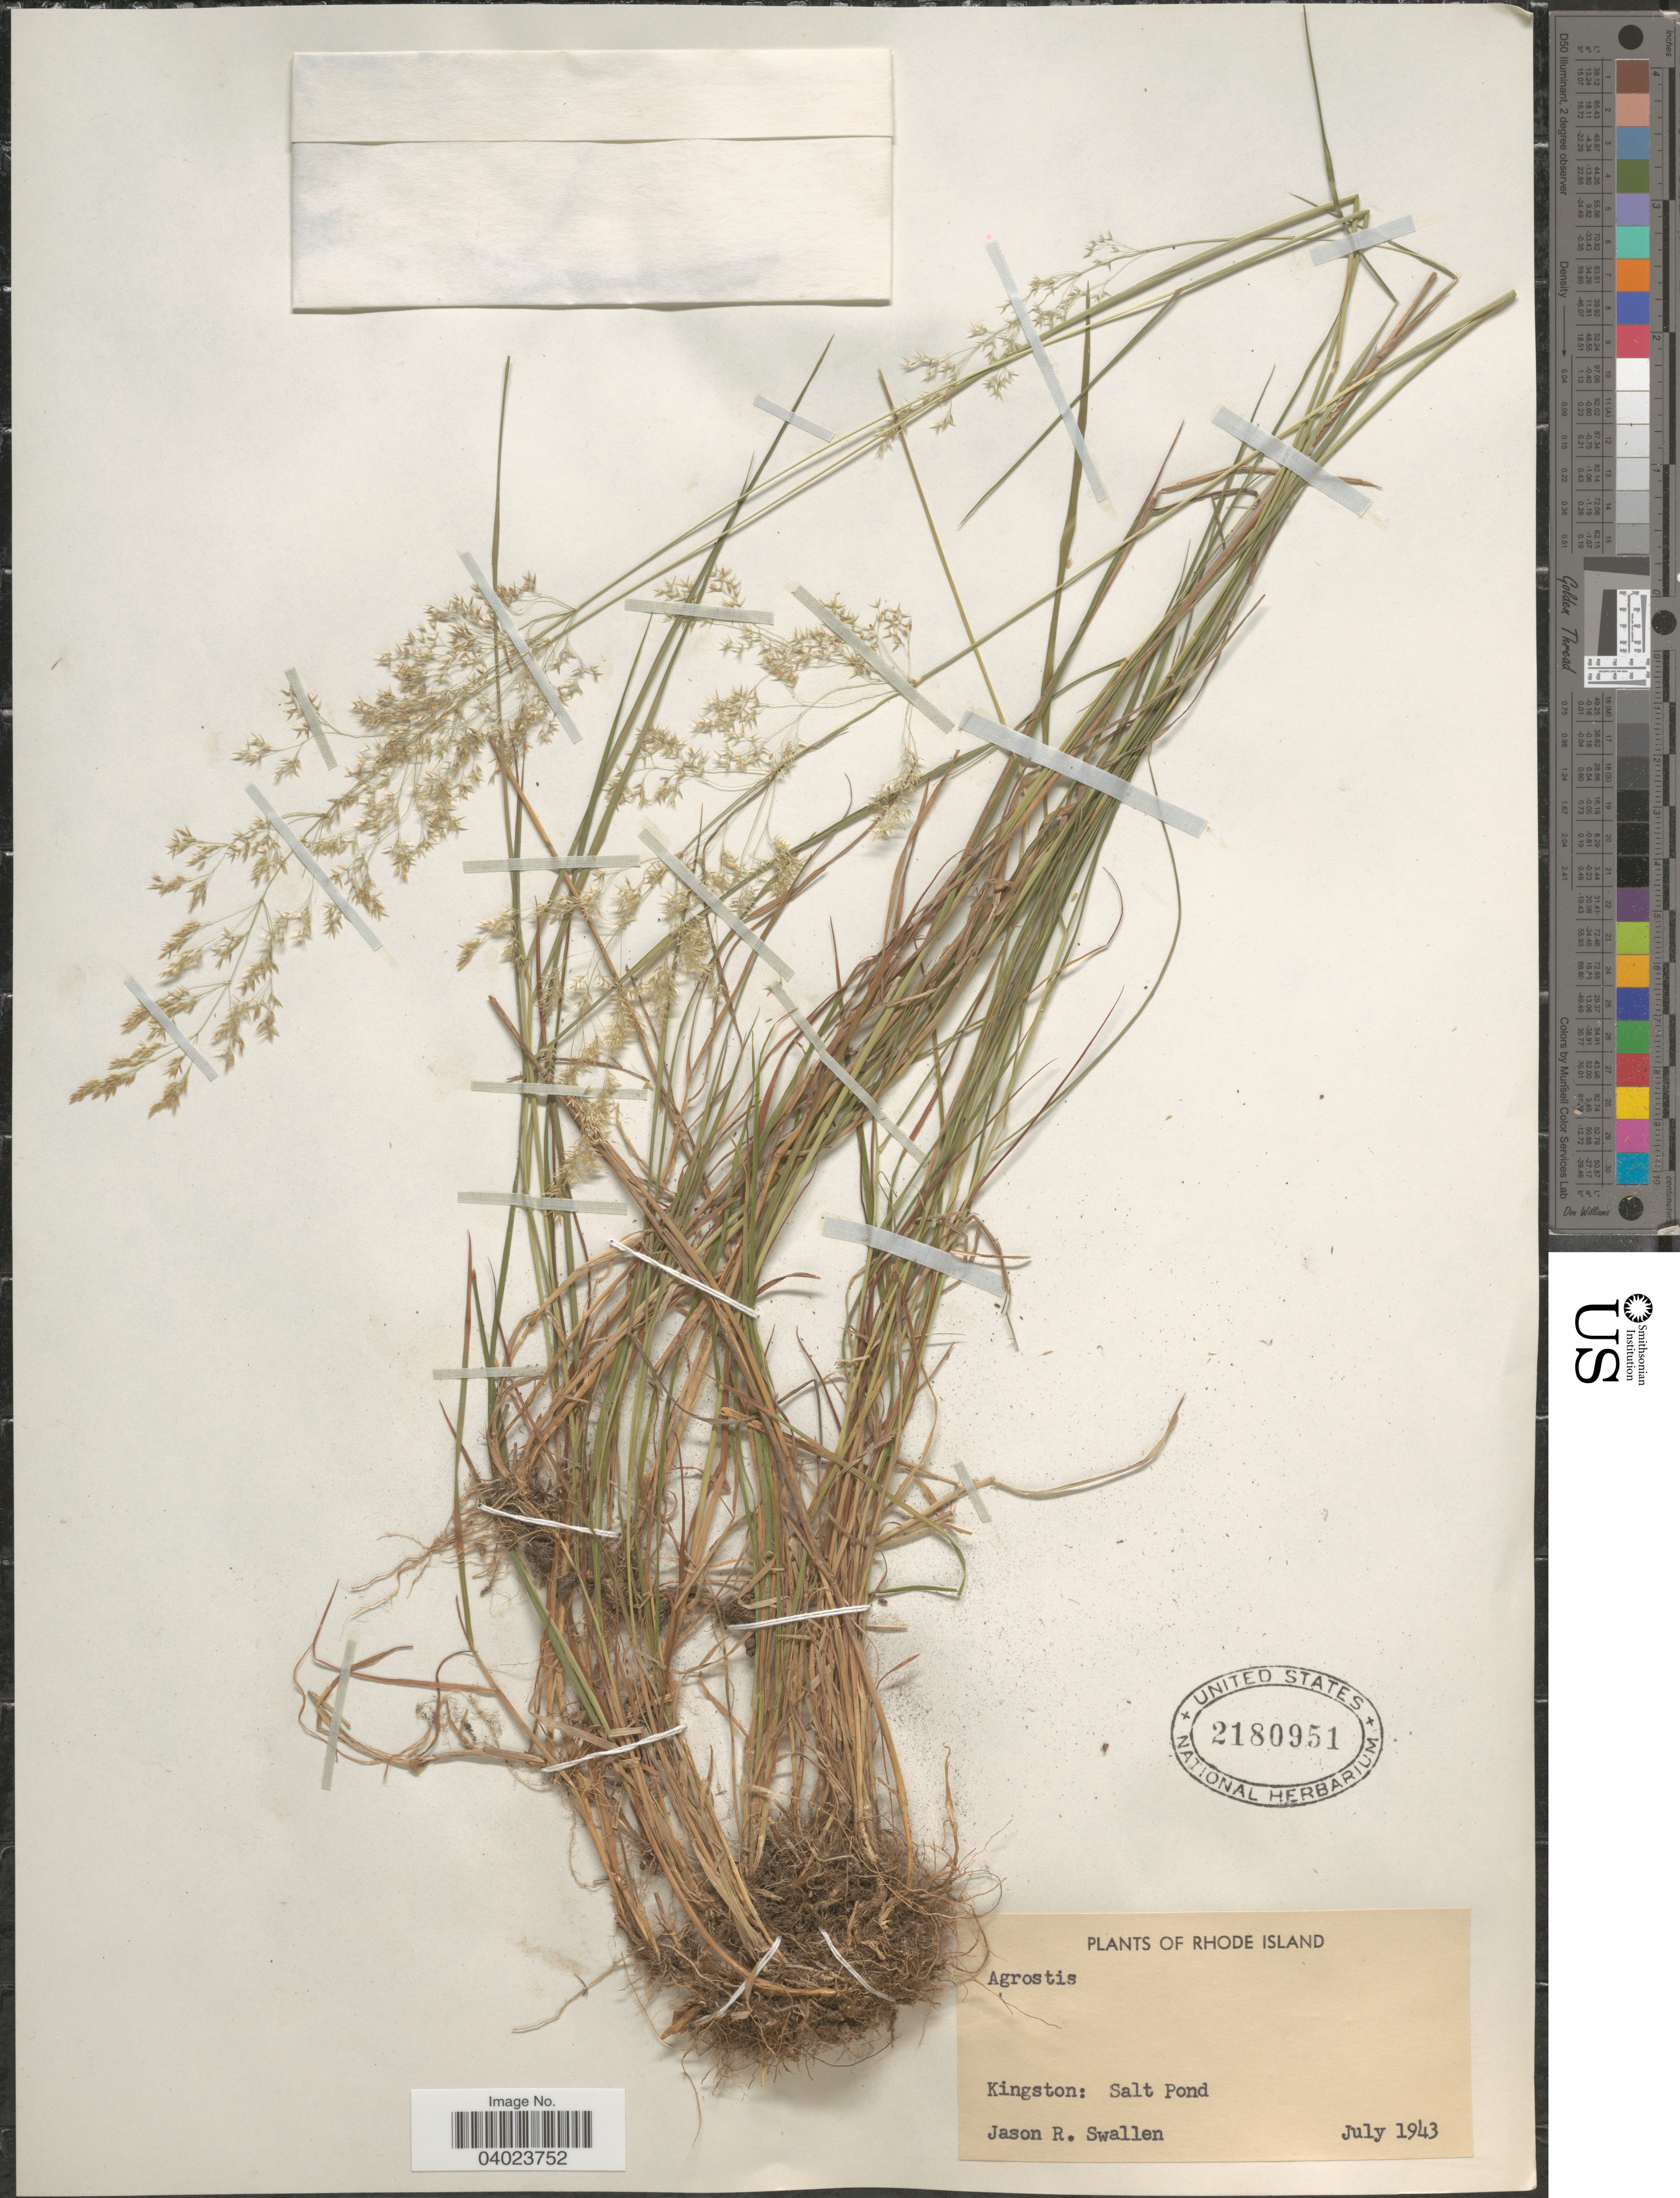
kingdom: Plantae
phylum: Tracheophyta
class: Liliopsida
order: Poales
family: Poaceae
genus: Agrostis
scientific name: Agrostis sp.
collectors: J. R. Swallen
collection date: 1943-07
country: United States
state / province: Rhode Island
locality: Kingston: Salt Pond.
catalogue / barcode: US 2180951